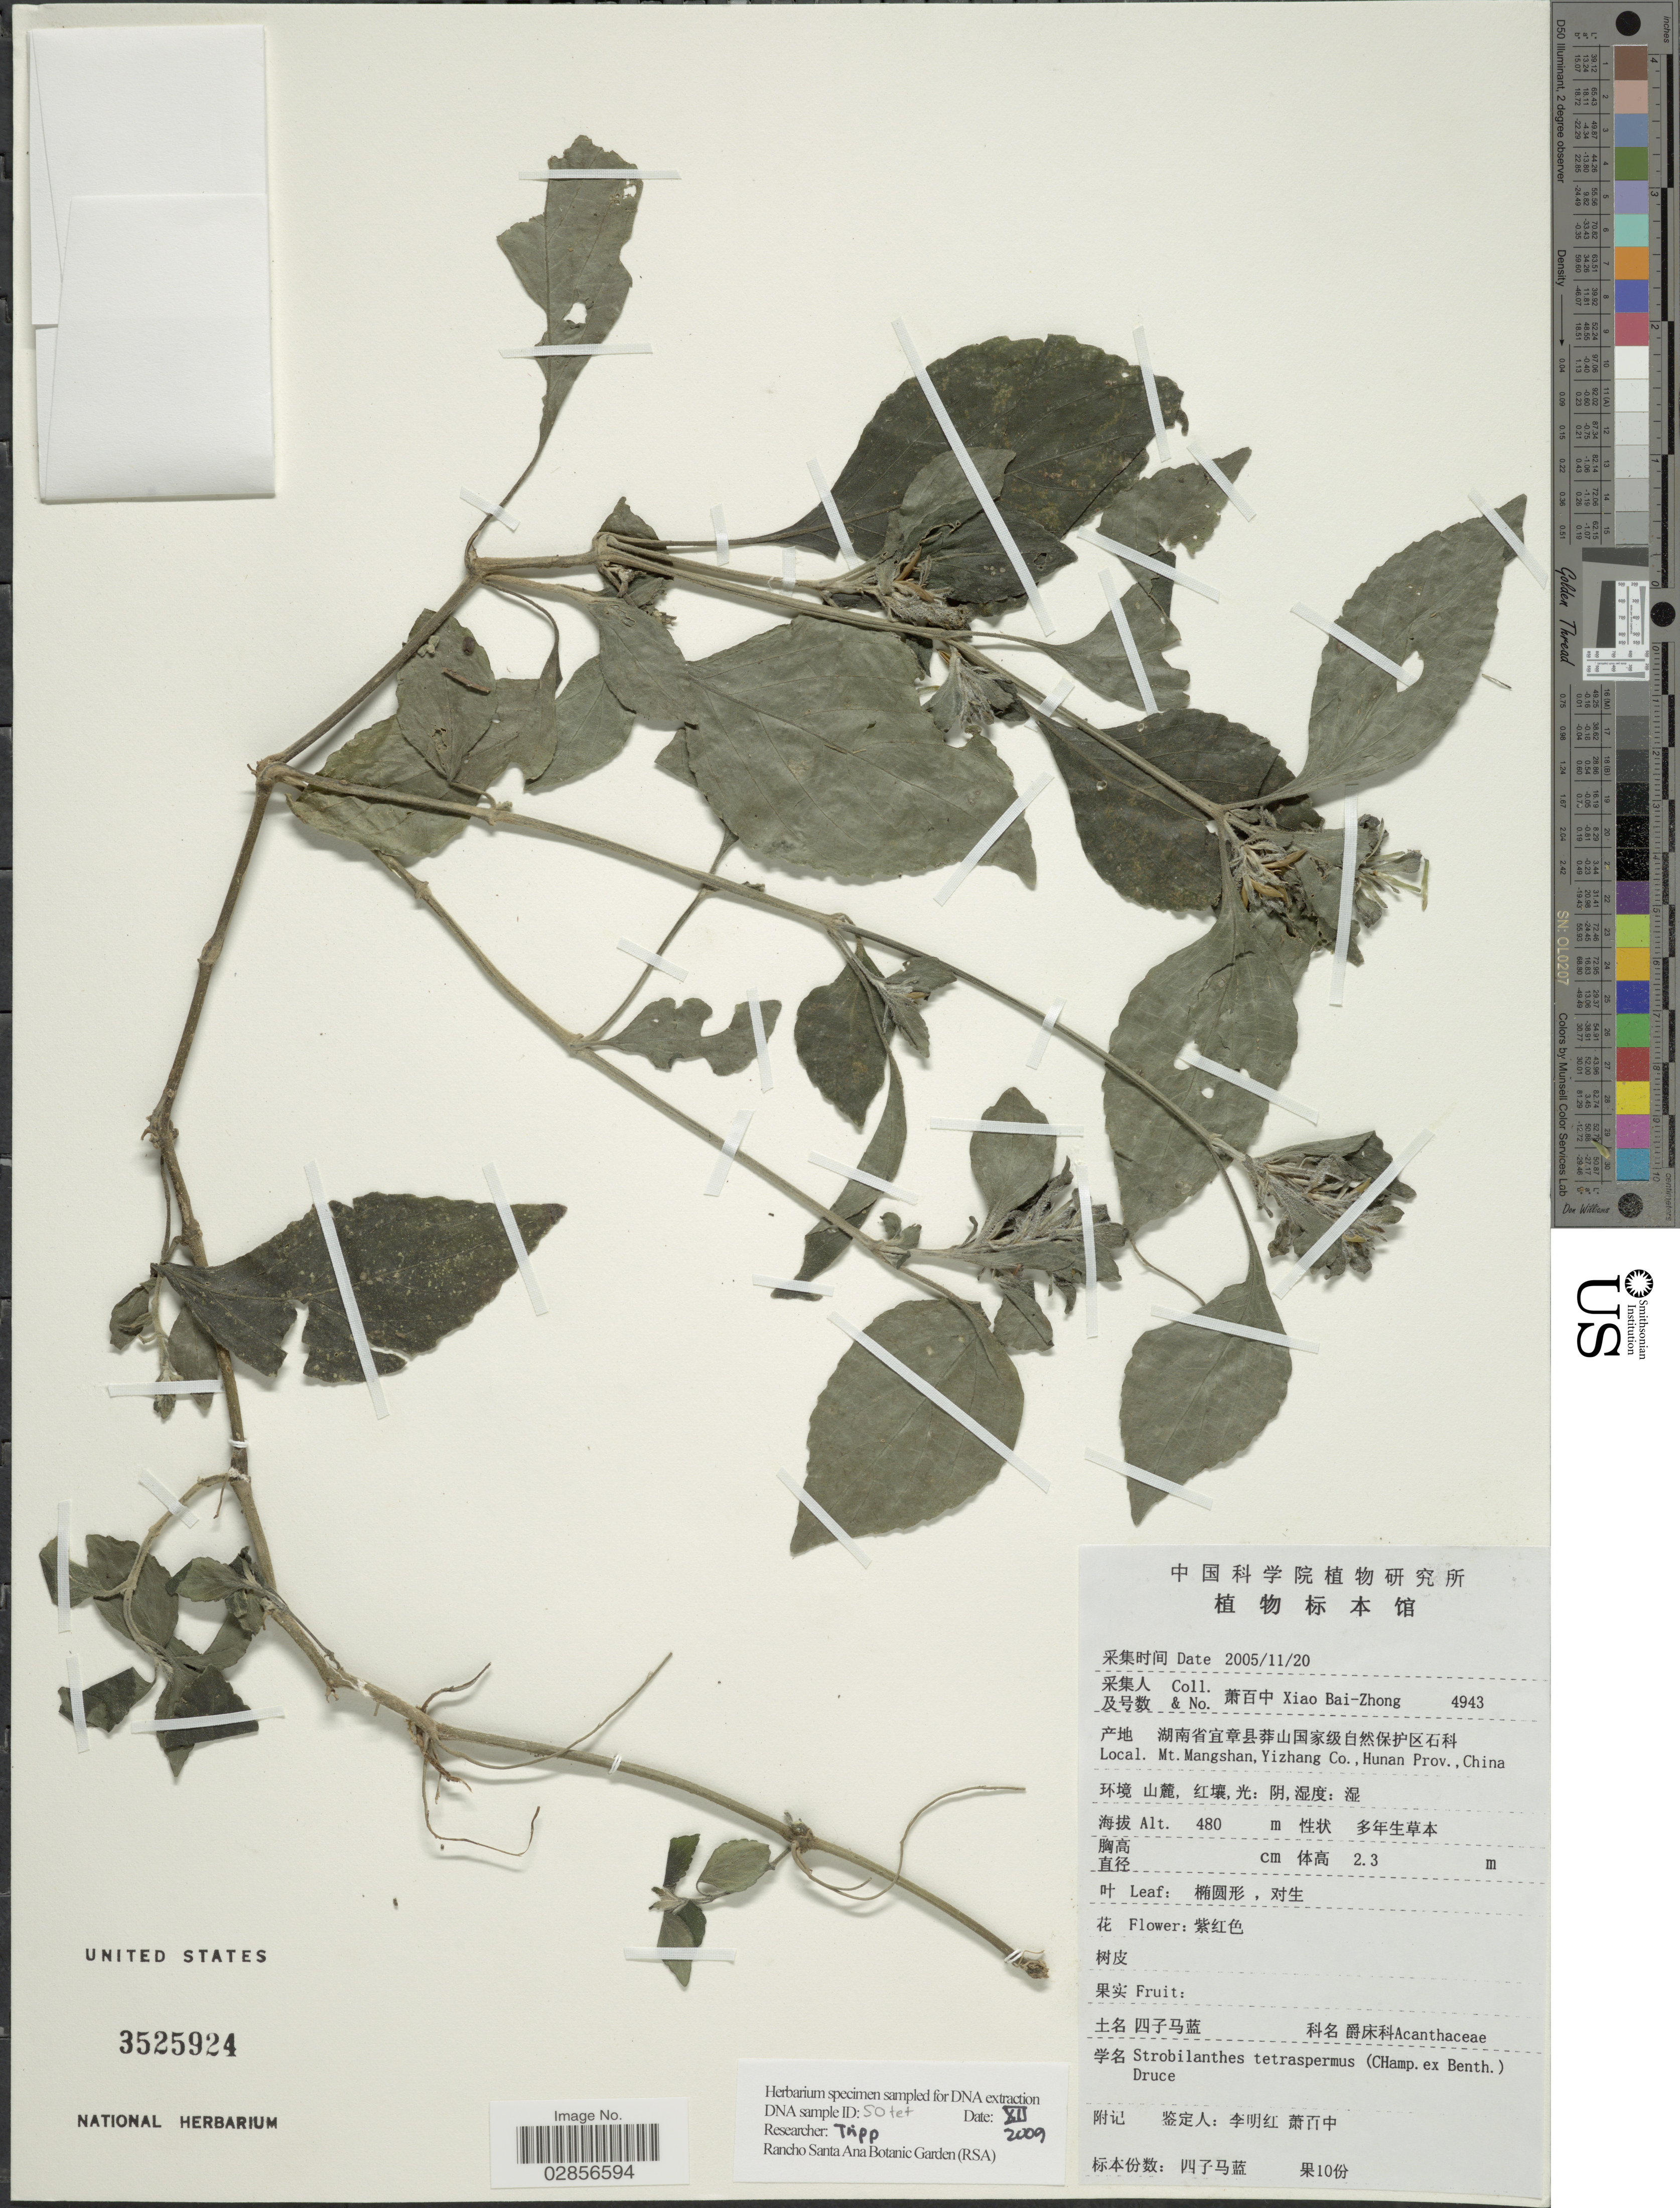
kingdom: Plantae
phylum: Tracheophyta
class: Magnoliopsida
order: Lamiales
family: Acanthaceae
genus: Strobilanthes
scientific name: Strobilanthes tetraspermus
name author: (Champ. ex Benth.) Druce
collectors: B. Z. Xiao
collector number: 4943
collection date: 2005-11-20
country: China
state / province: Hunan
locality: Mt. Mangshan, Yizhang Co., Hunan Prov.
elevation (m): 480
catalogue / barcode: US 3525924